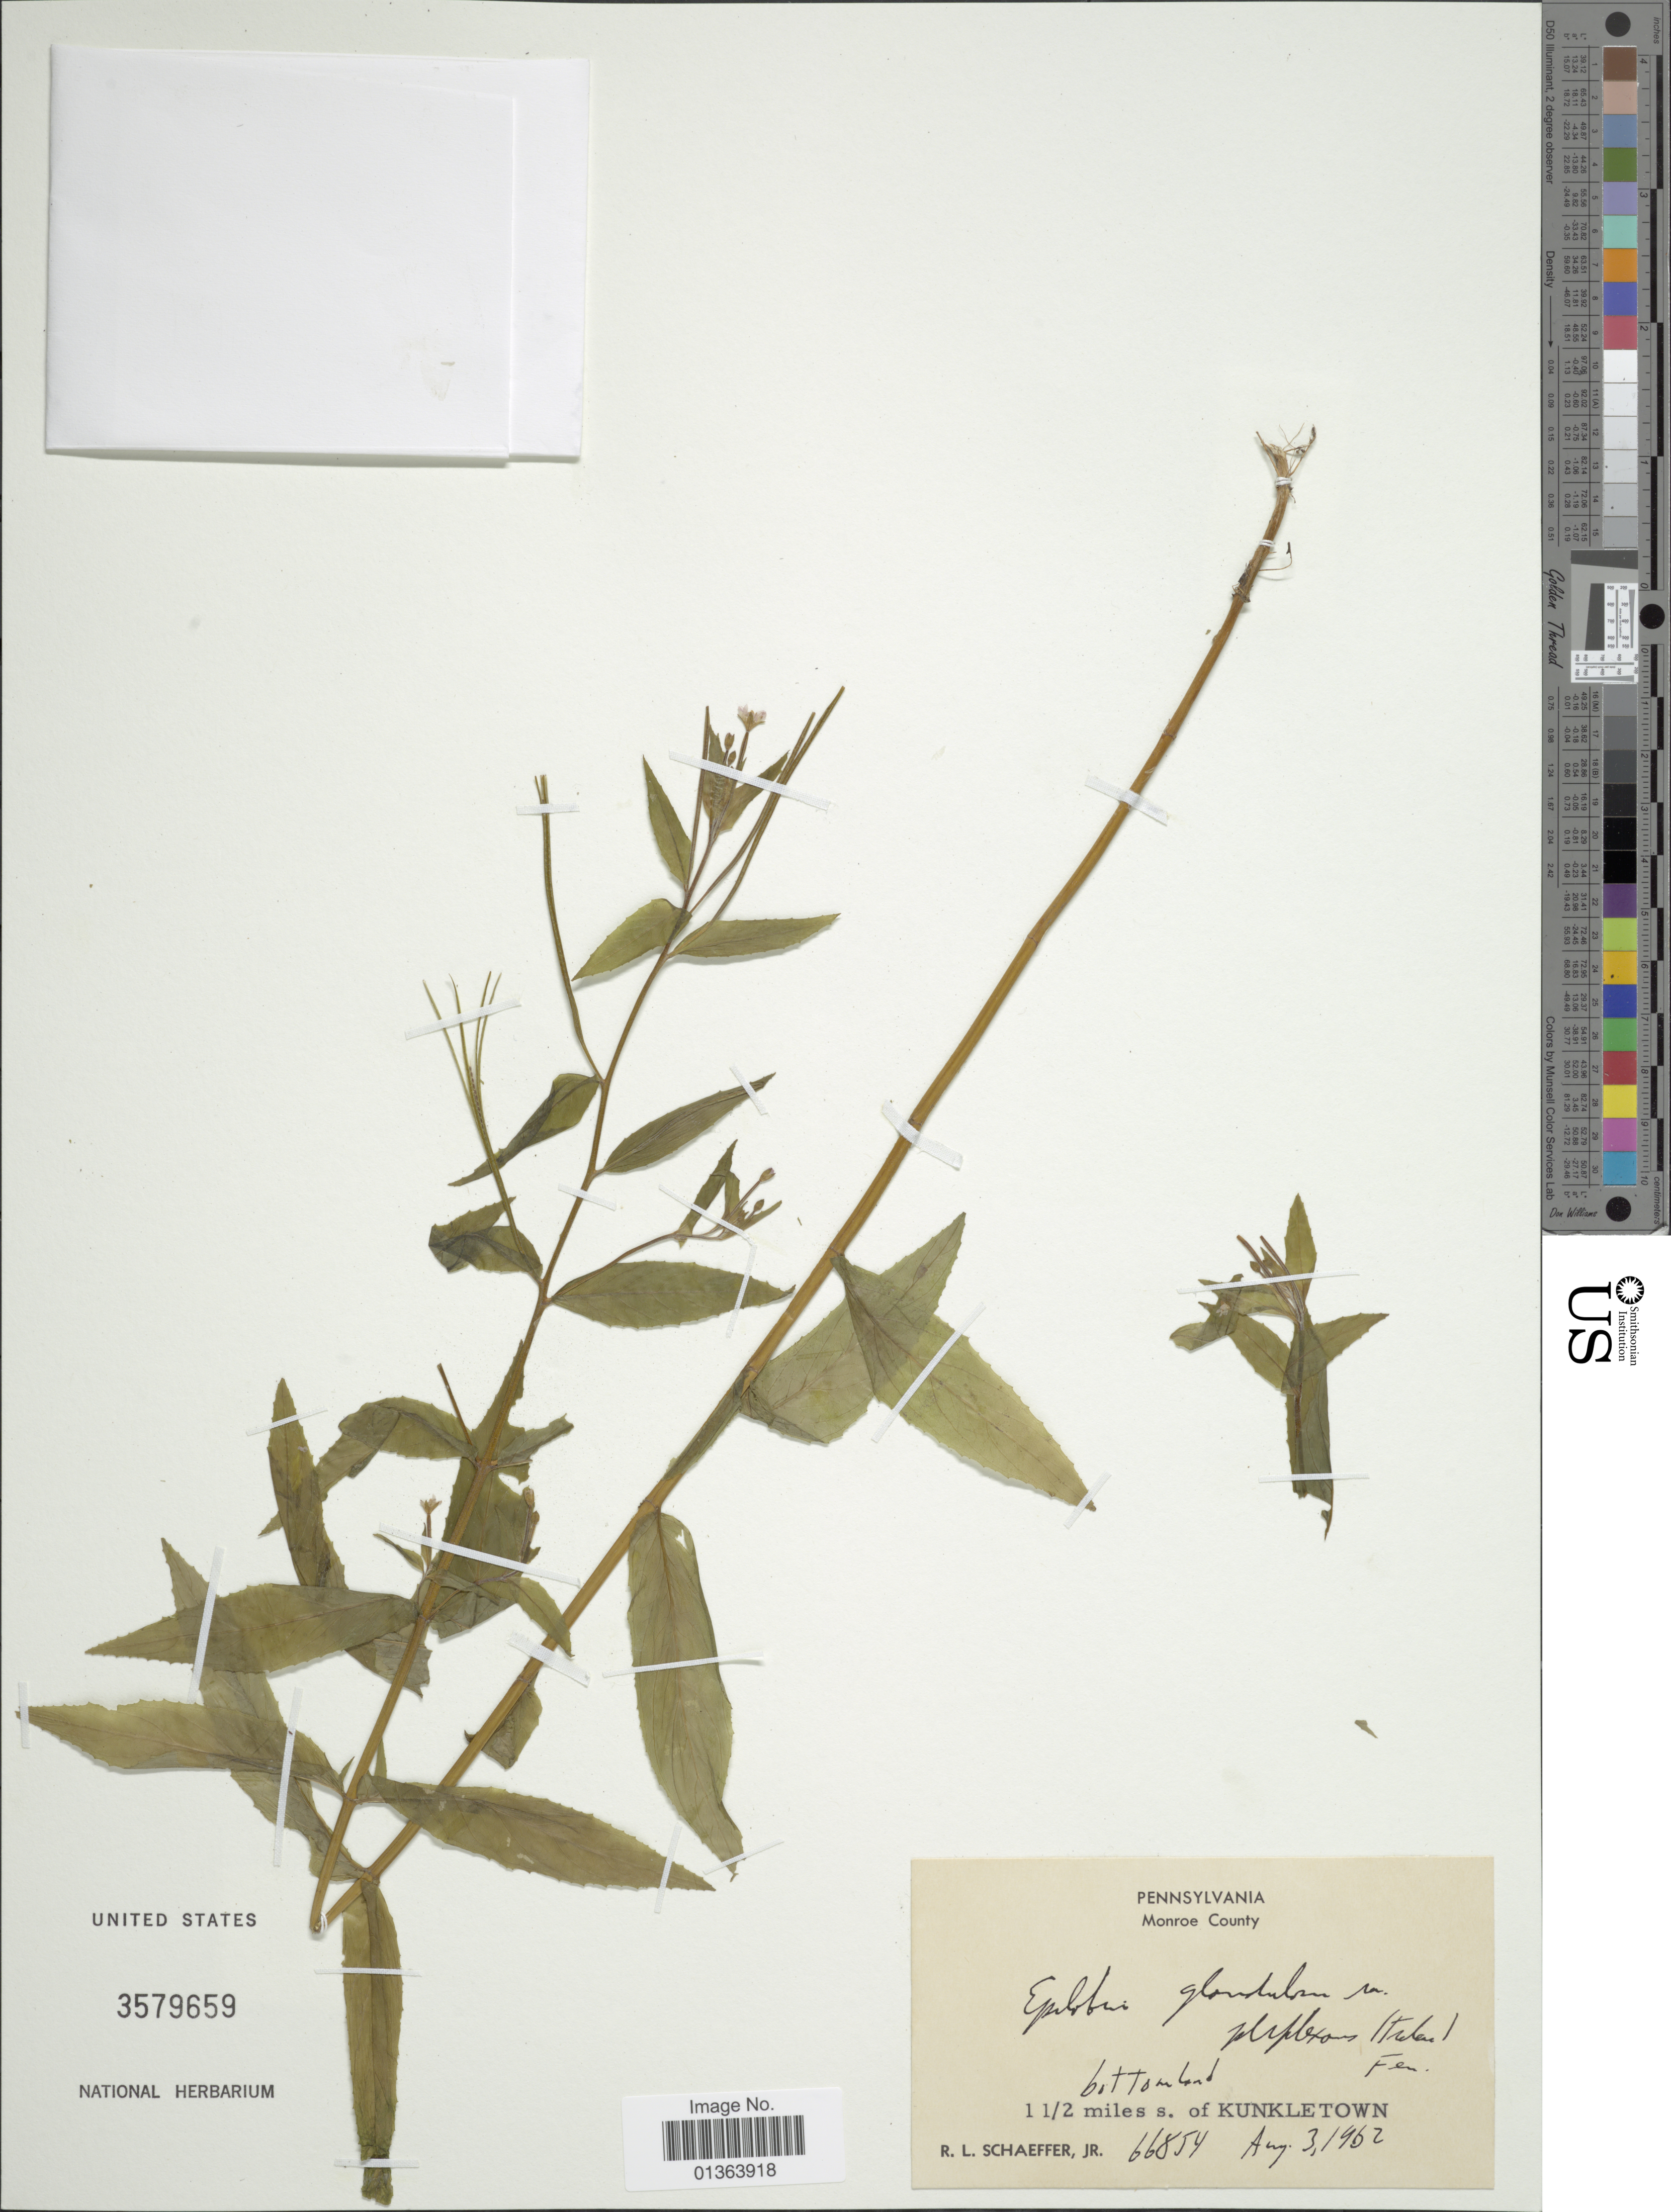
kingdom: Plantae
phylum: Tracheophyta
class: Magnoliopsida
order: Myrtales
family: Onagraceae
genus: Epilobium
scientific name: Epilobium ciliatum subsp. glandulosum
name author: (Lehm.) Hoch & P.H. Raven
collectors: R. L. Schaeffer Jr.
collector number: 66854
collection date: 1962-08-03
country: United States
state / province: Pennsylvania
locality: Monroe County. 1 1/2 miles s. of Kunkletown.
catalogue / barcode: US 3579659